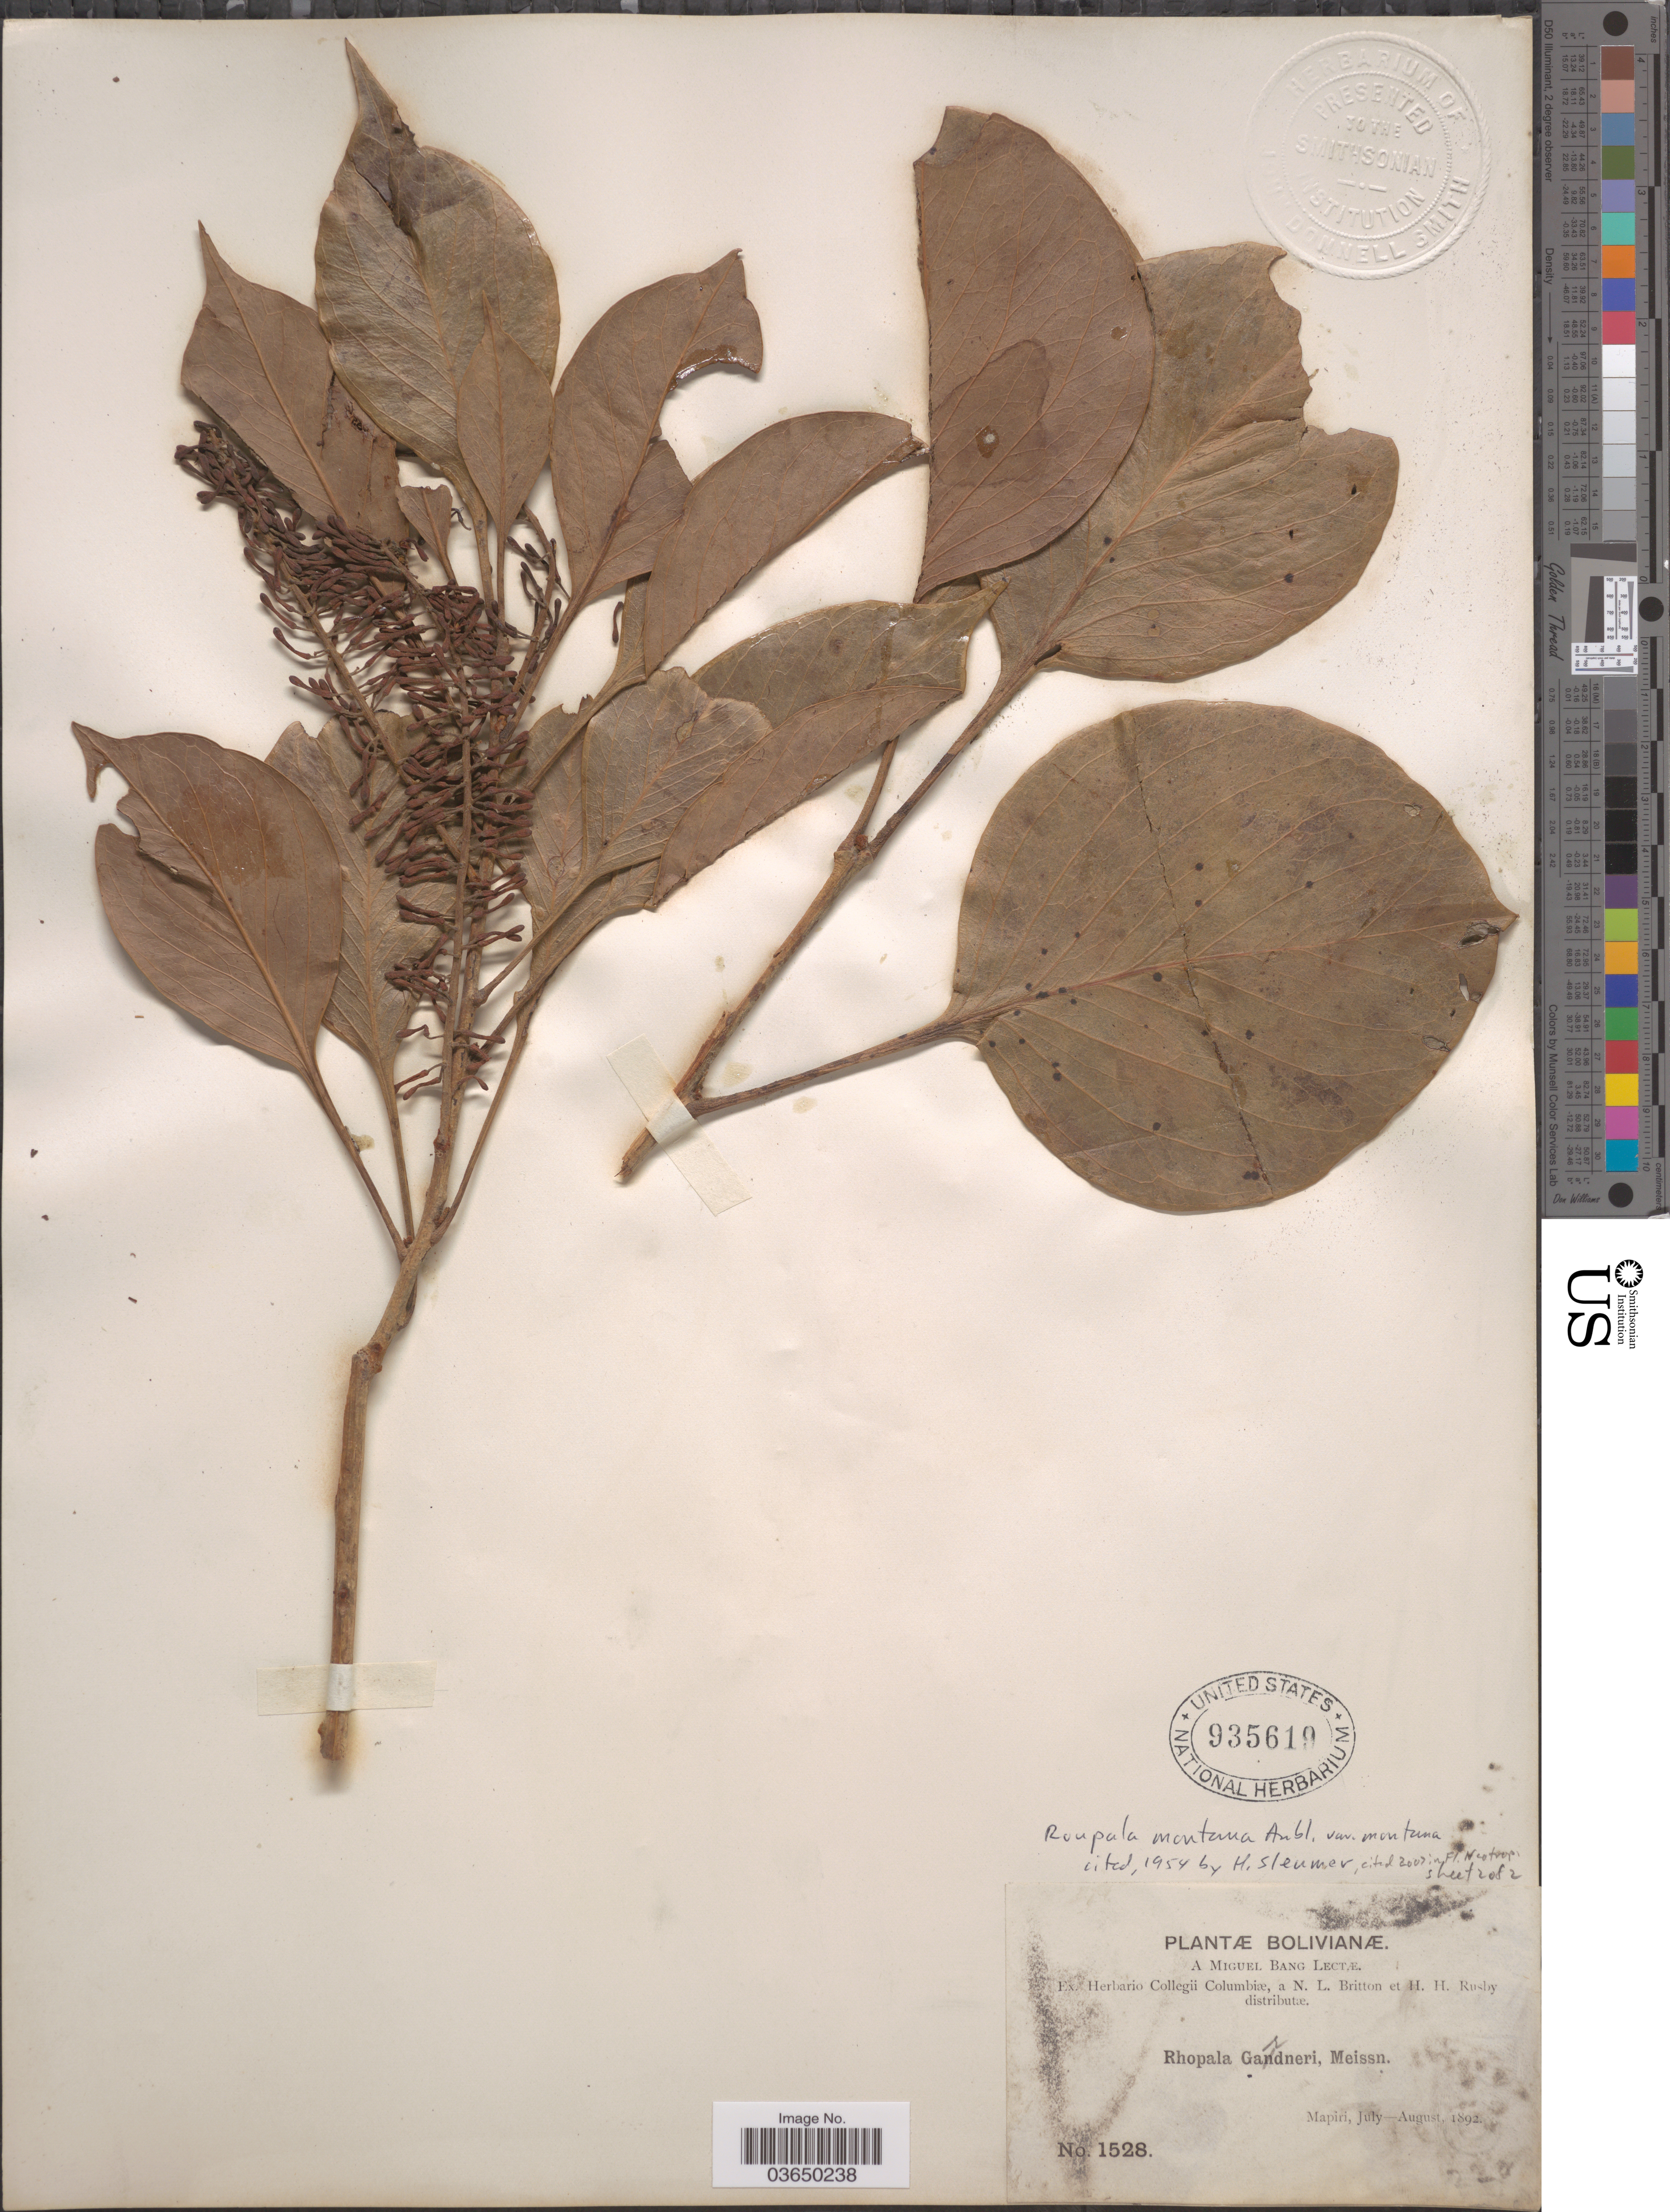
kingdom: Plantae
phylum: Tracheophyta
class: Magnoliopsida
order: Proteales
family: Proteaceae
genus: Roupala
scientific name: Roupala montana var. montana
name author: Aubl.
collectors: M. Bang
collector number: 1528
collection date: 1892-07/1892-08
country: Bolivia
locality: Mapiri.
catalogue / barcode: US 935619